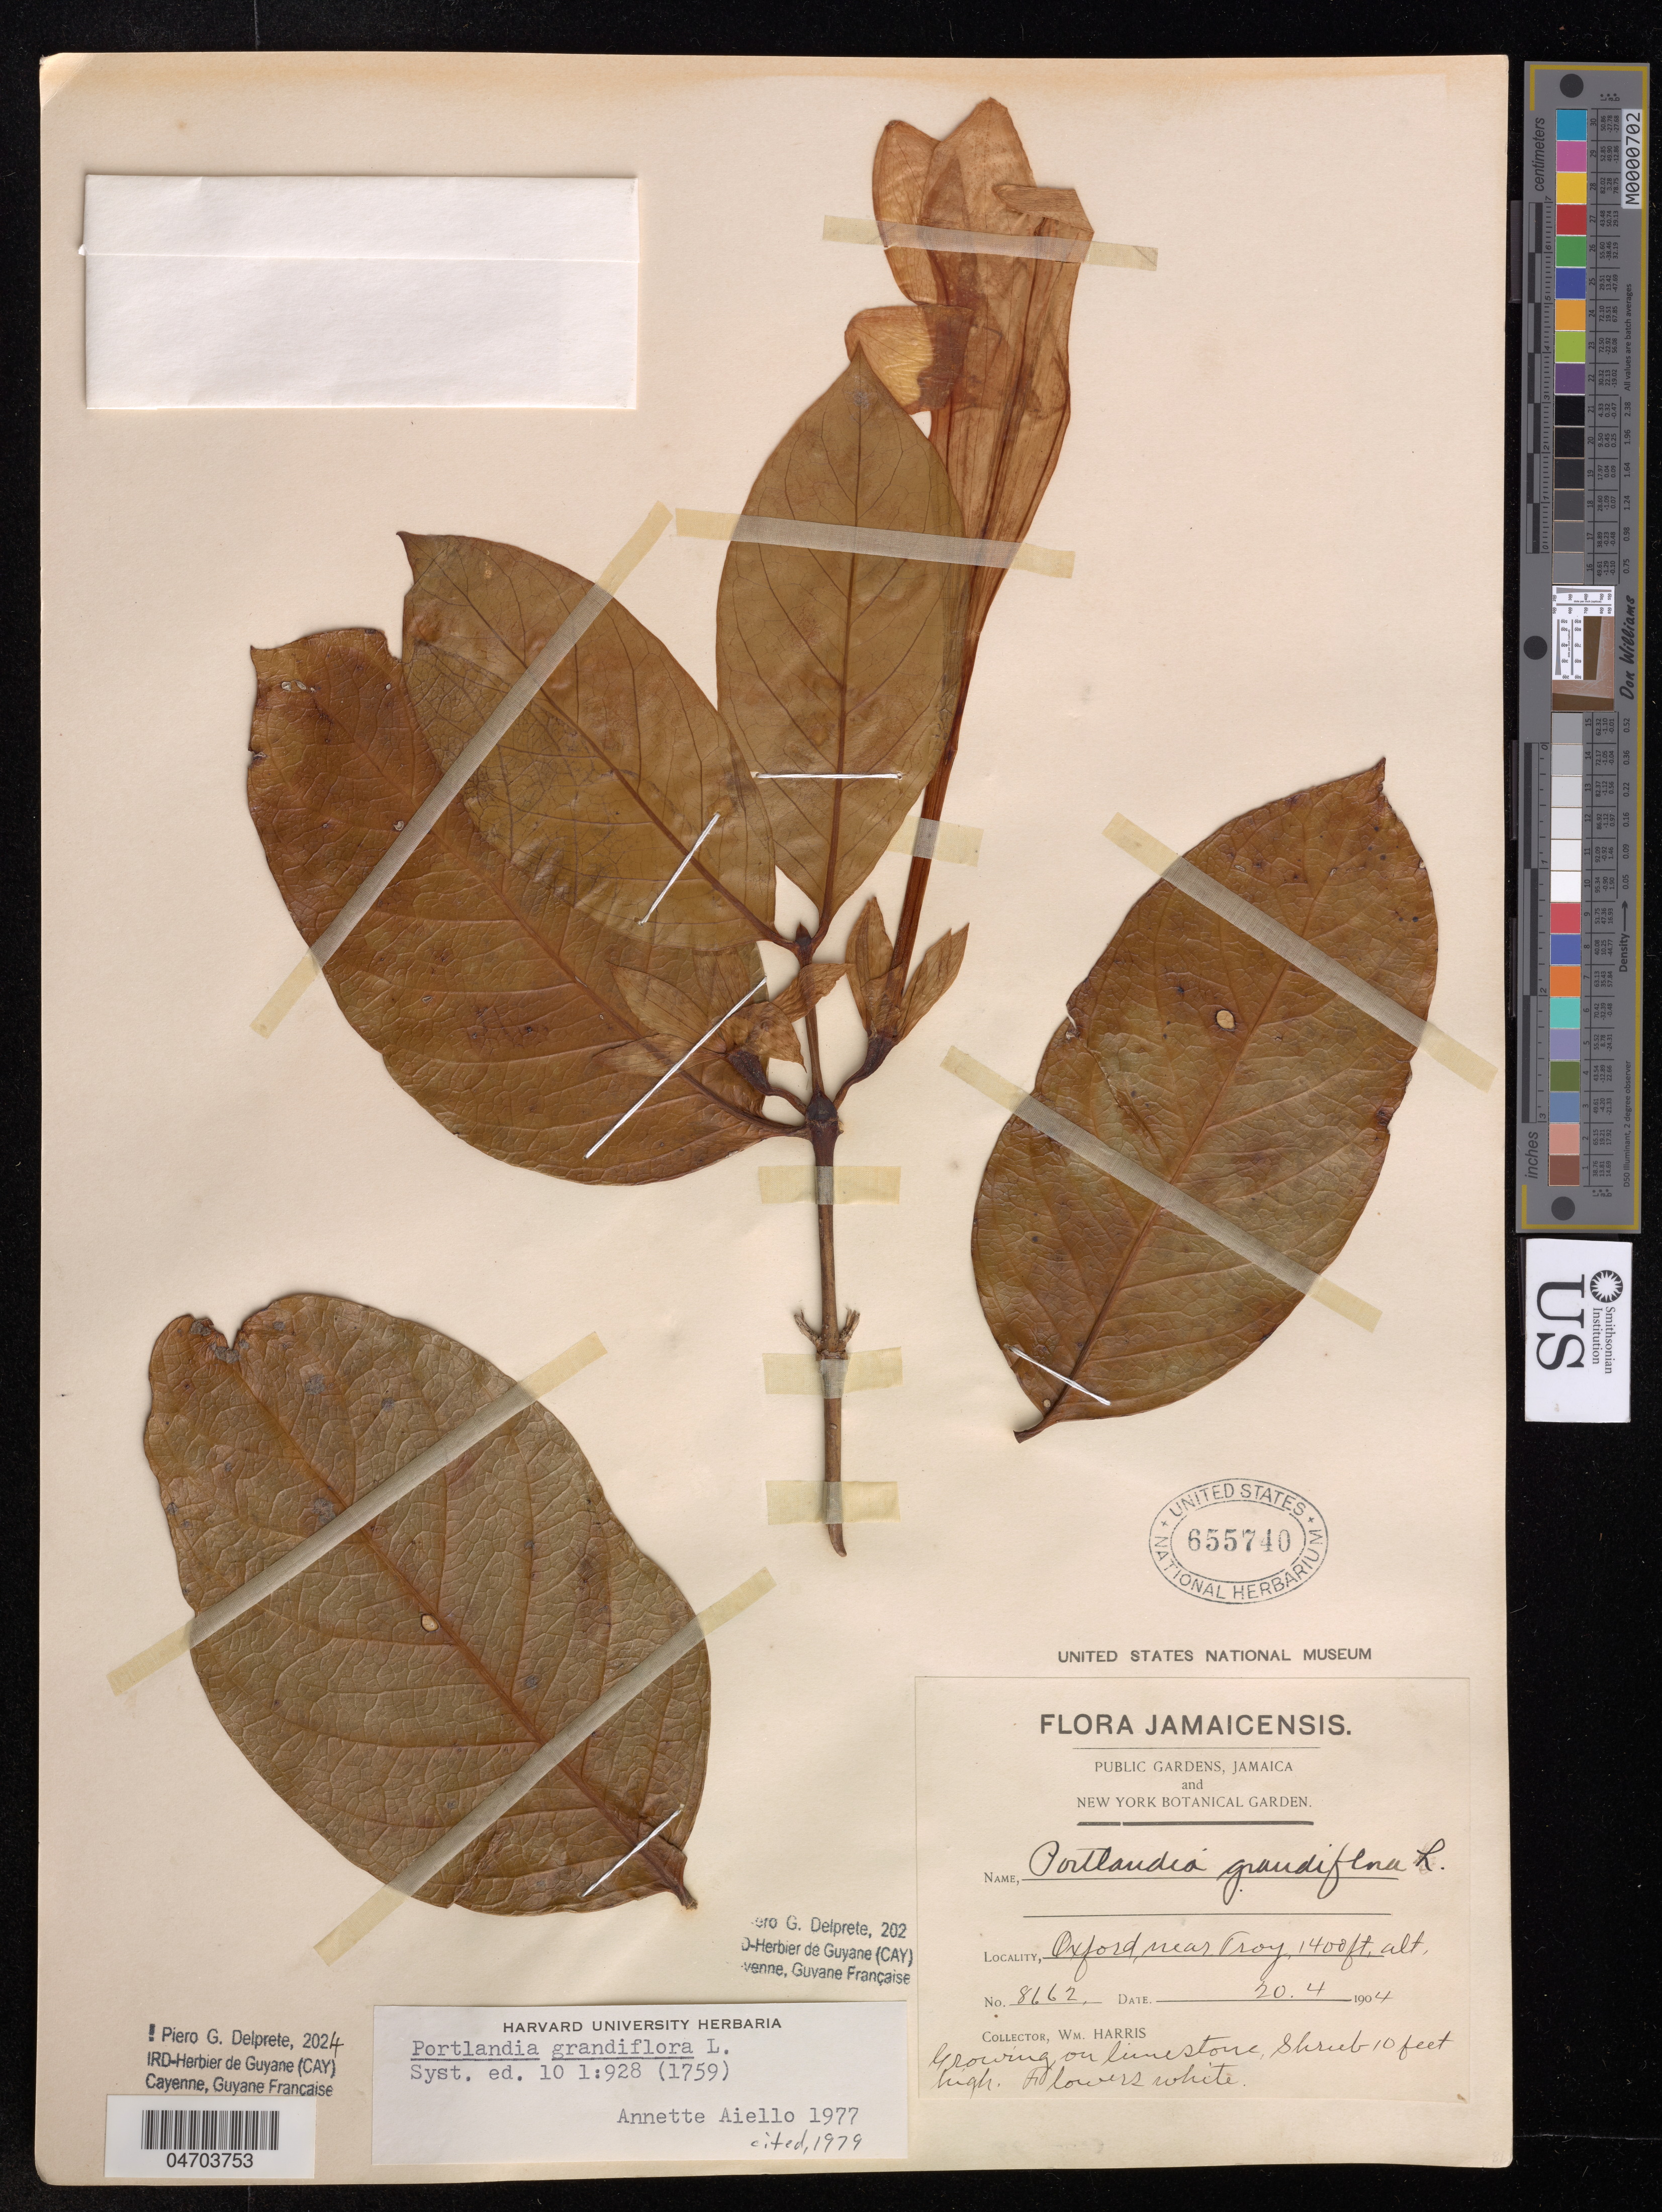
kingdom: Plantae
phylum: Tracheophyta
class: Magnoliopsida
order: Gentianales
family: Rubiaceae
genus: Portlandia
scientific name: Portlandia grandiflora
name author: L.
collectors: W. Harris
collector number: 8662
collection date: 1904-04-20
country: Jamaica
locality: Public Gardens, Oxford, near Proy.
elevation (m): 427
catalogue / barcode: US 655740